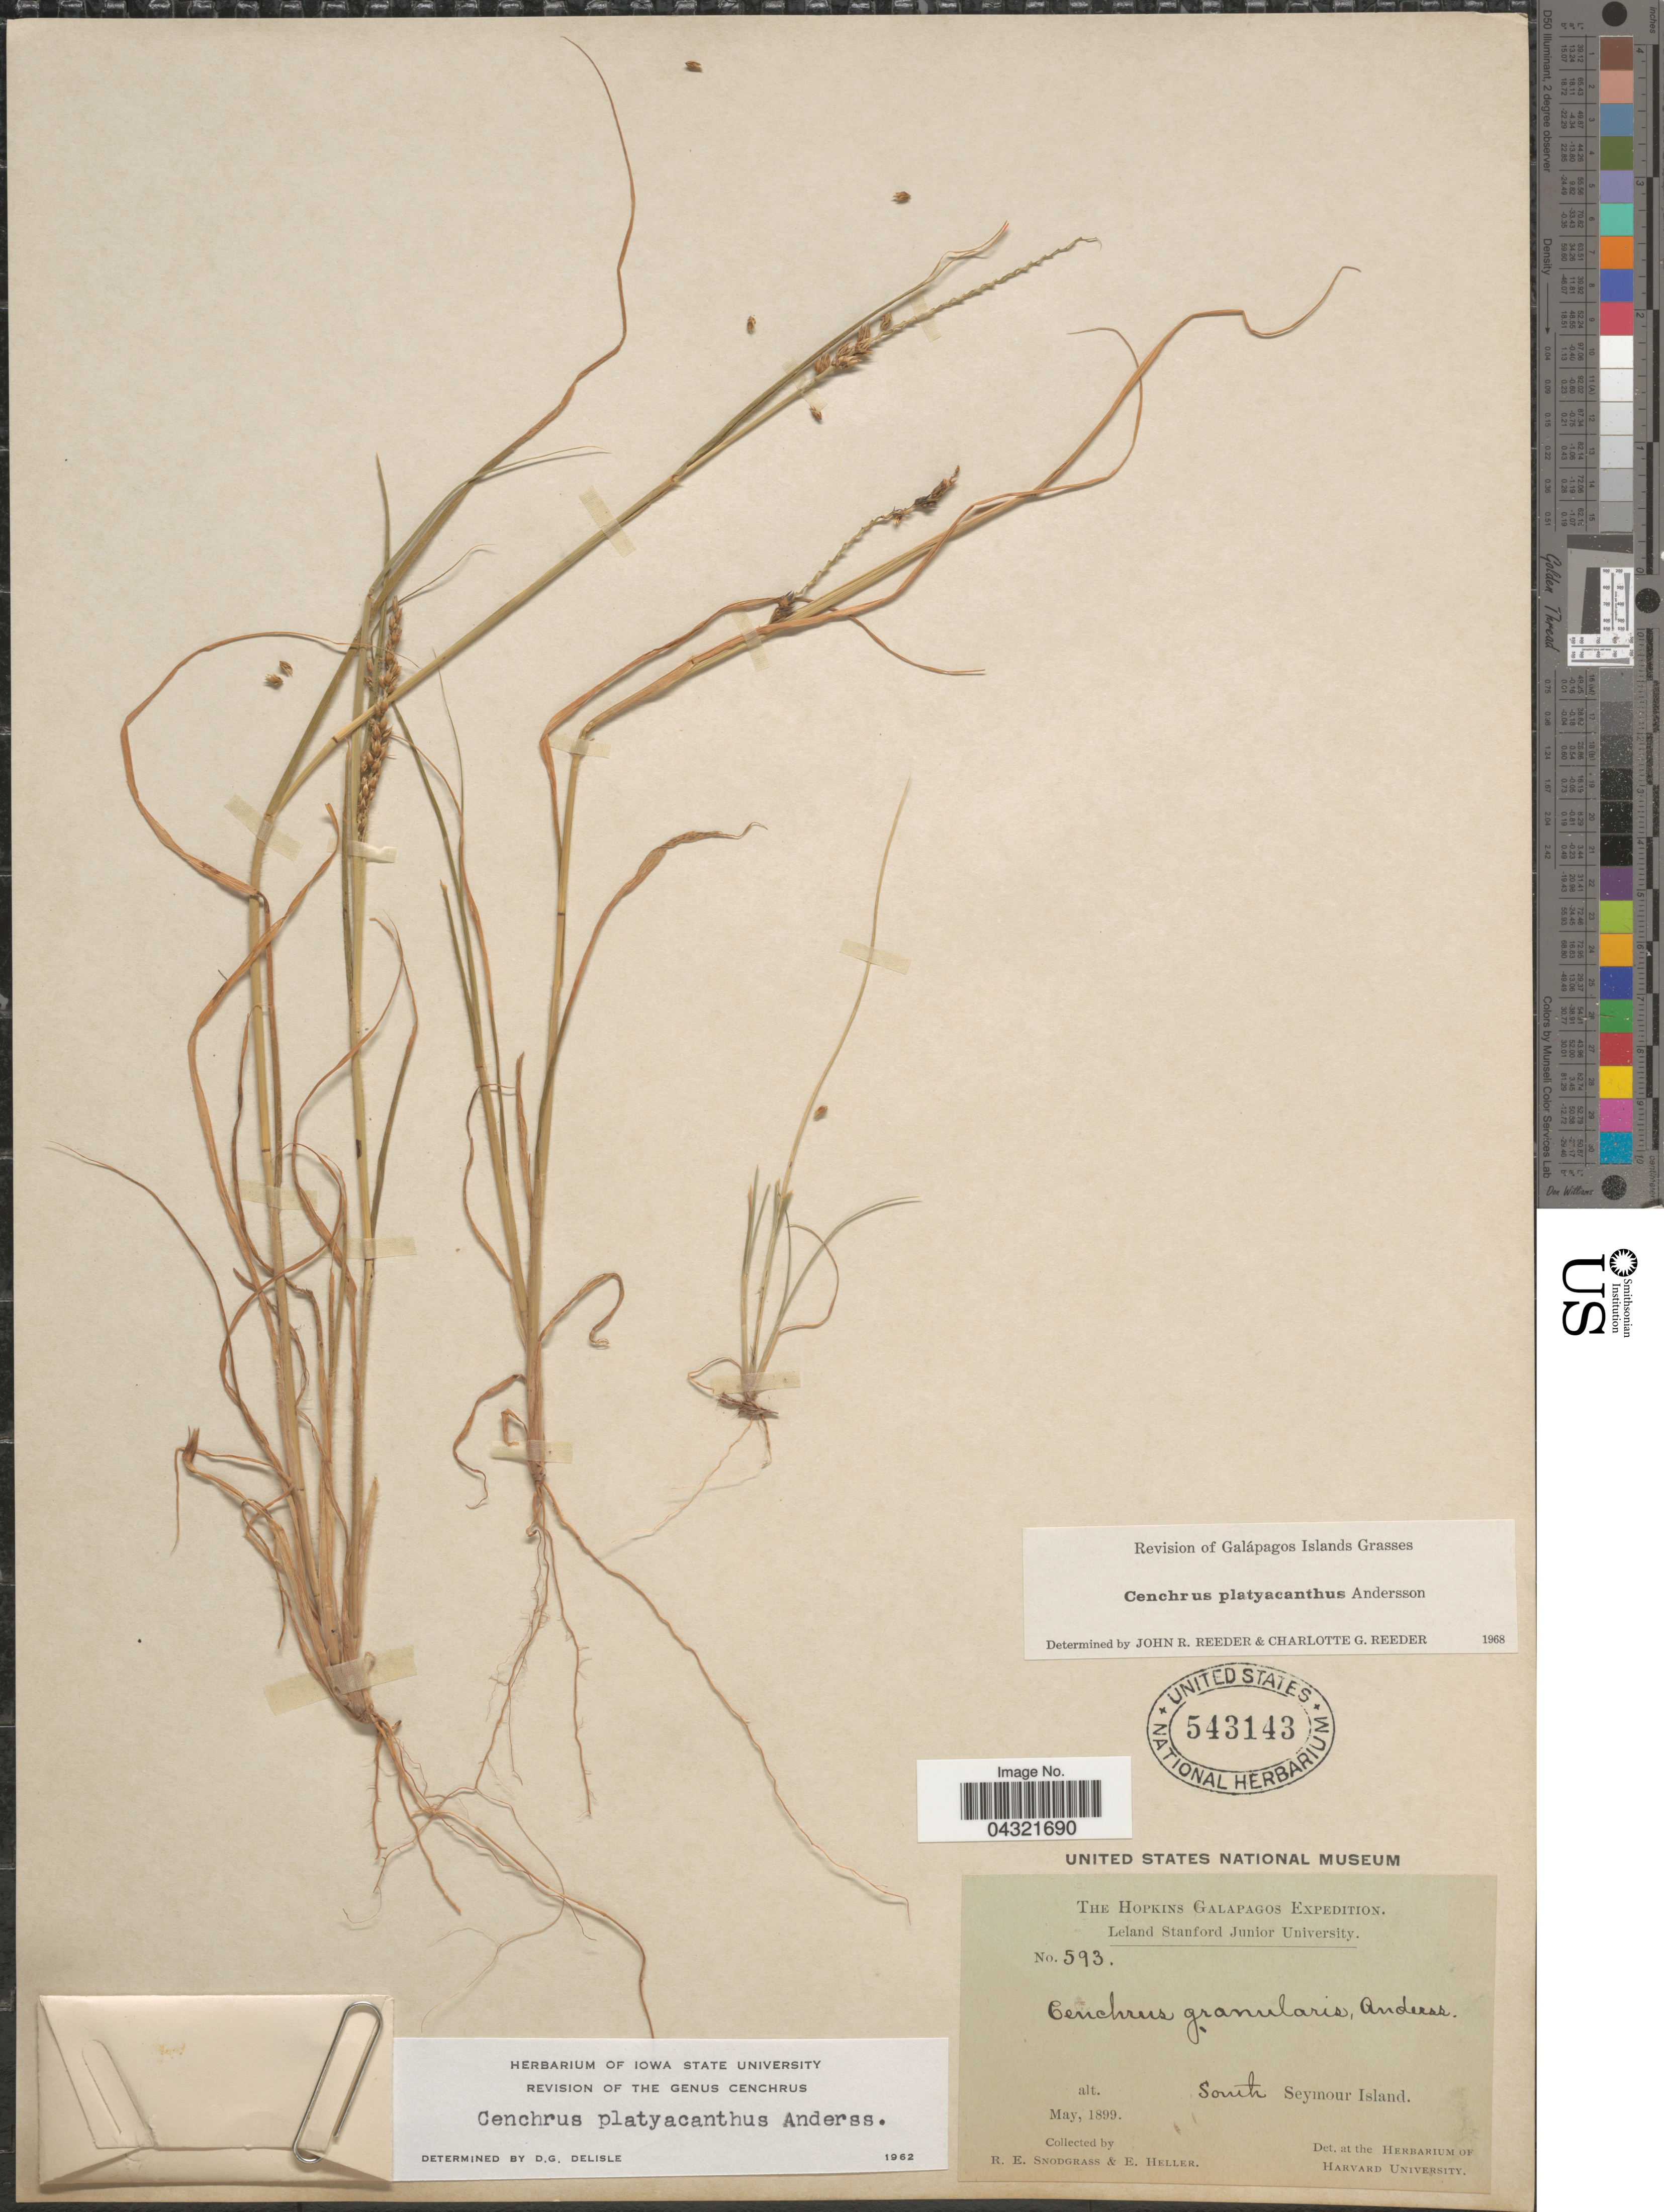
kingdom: Plantae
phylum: Tracheophyta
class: Liliopsida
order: Poales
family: Poaceae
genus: Cenchrus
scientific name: Cenchrus platyacanthus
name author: Andersson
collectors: R. E. Snodgrass & E. Heller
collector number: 593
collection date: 1899-05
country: Ecuador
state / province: Colón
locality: The Hopkins Galapagos Expedition. South Seymour Island.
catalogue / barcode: US 543143